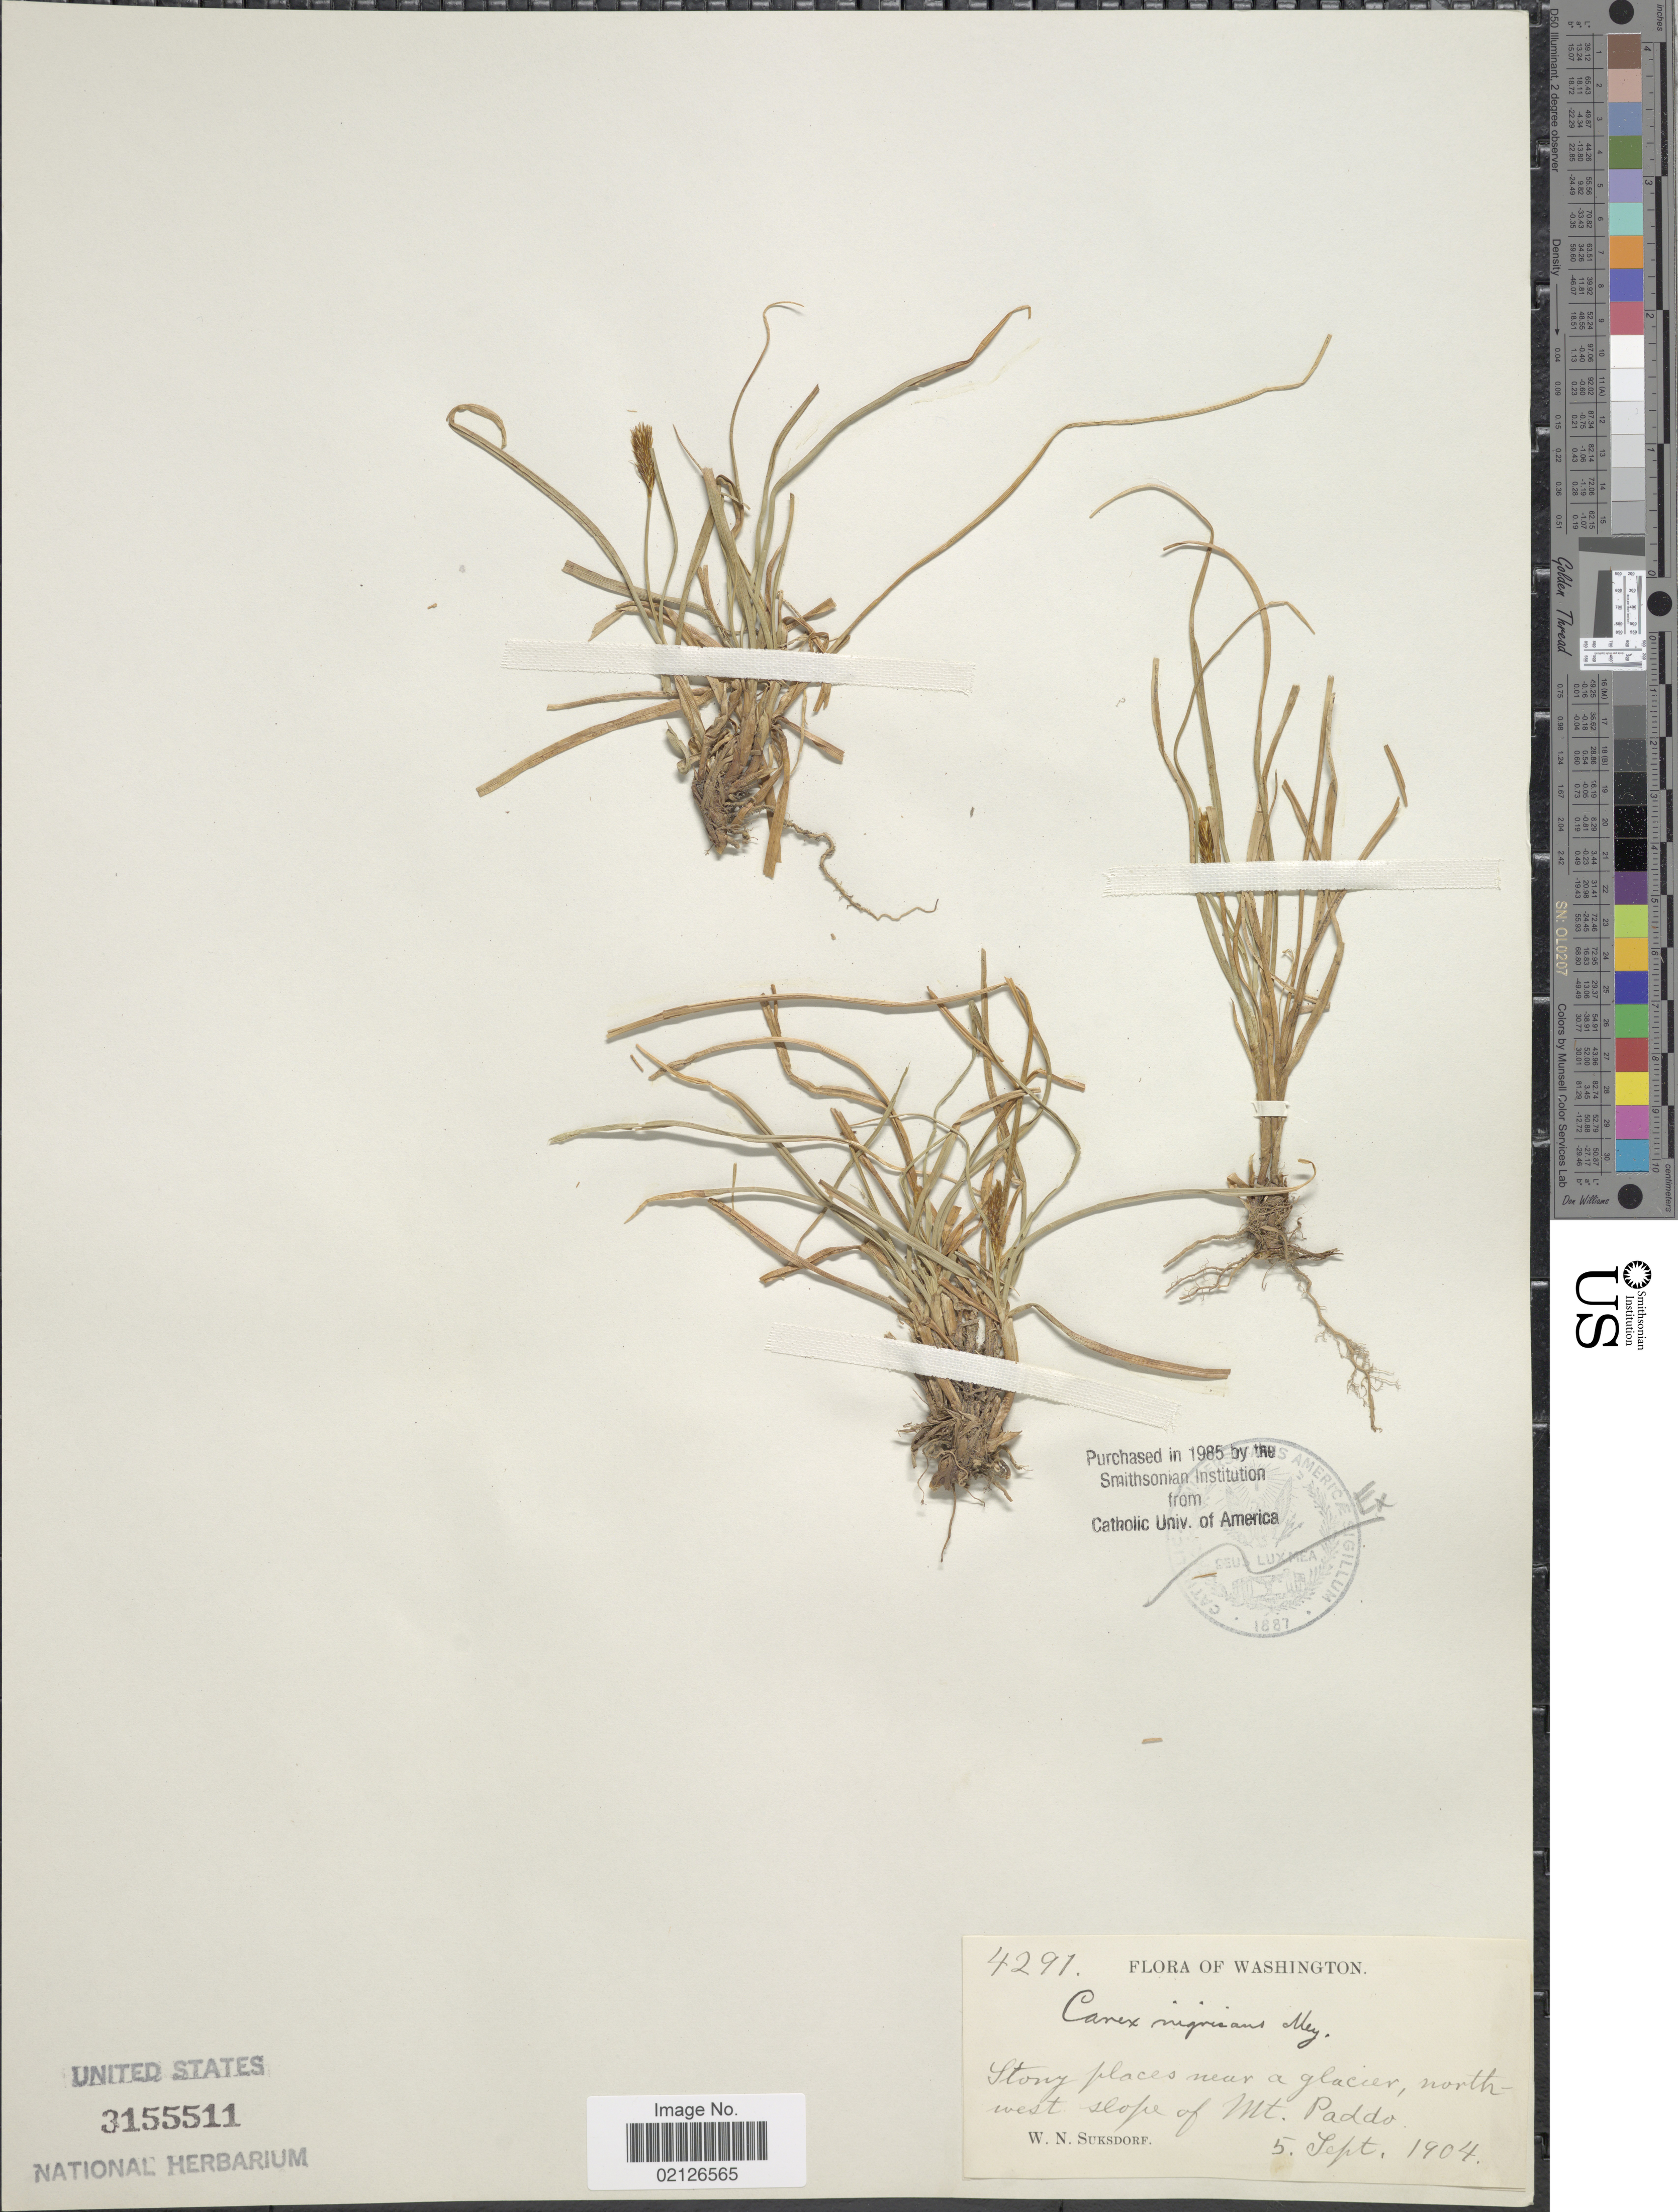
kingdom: Plantae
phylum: Tracheophyta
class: Liliopsida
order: Poales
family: Cyperaceae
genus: Carex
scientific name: Carex nigricans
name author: C.A. Mey.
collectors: W. N. Suksdorf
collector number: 4291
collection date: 1904-09-05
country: United States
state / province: Washington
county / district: Skamania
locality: Stony places near a glacier, north-west slope of Mt. Paddo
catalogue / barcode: US 3155511